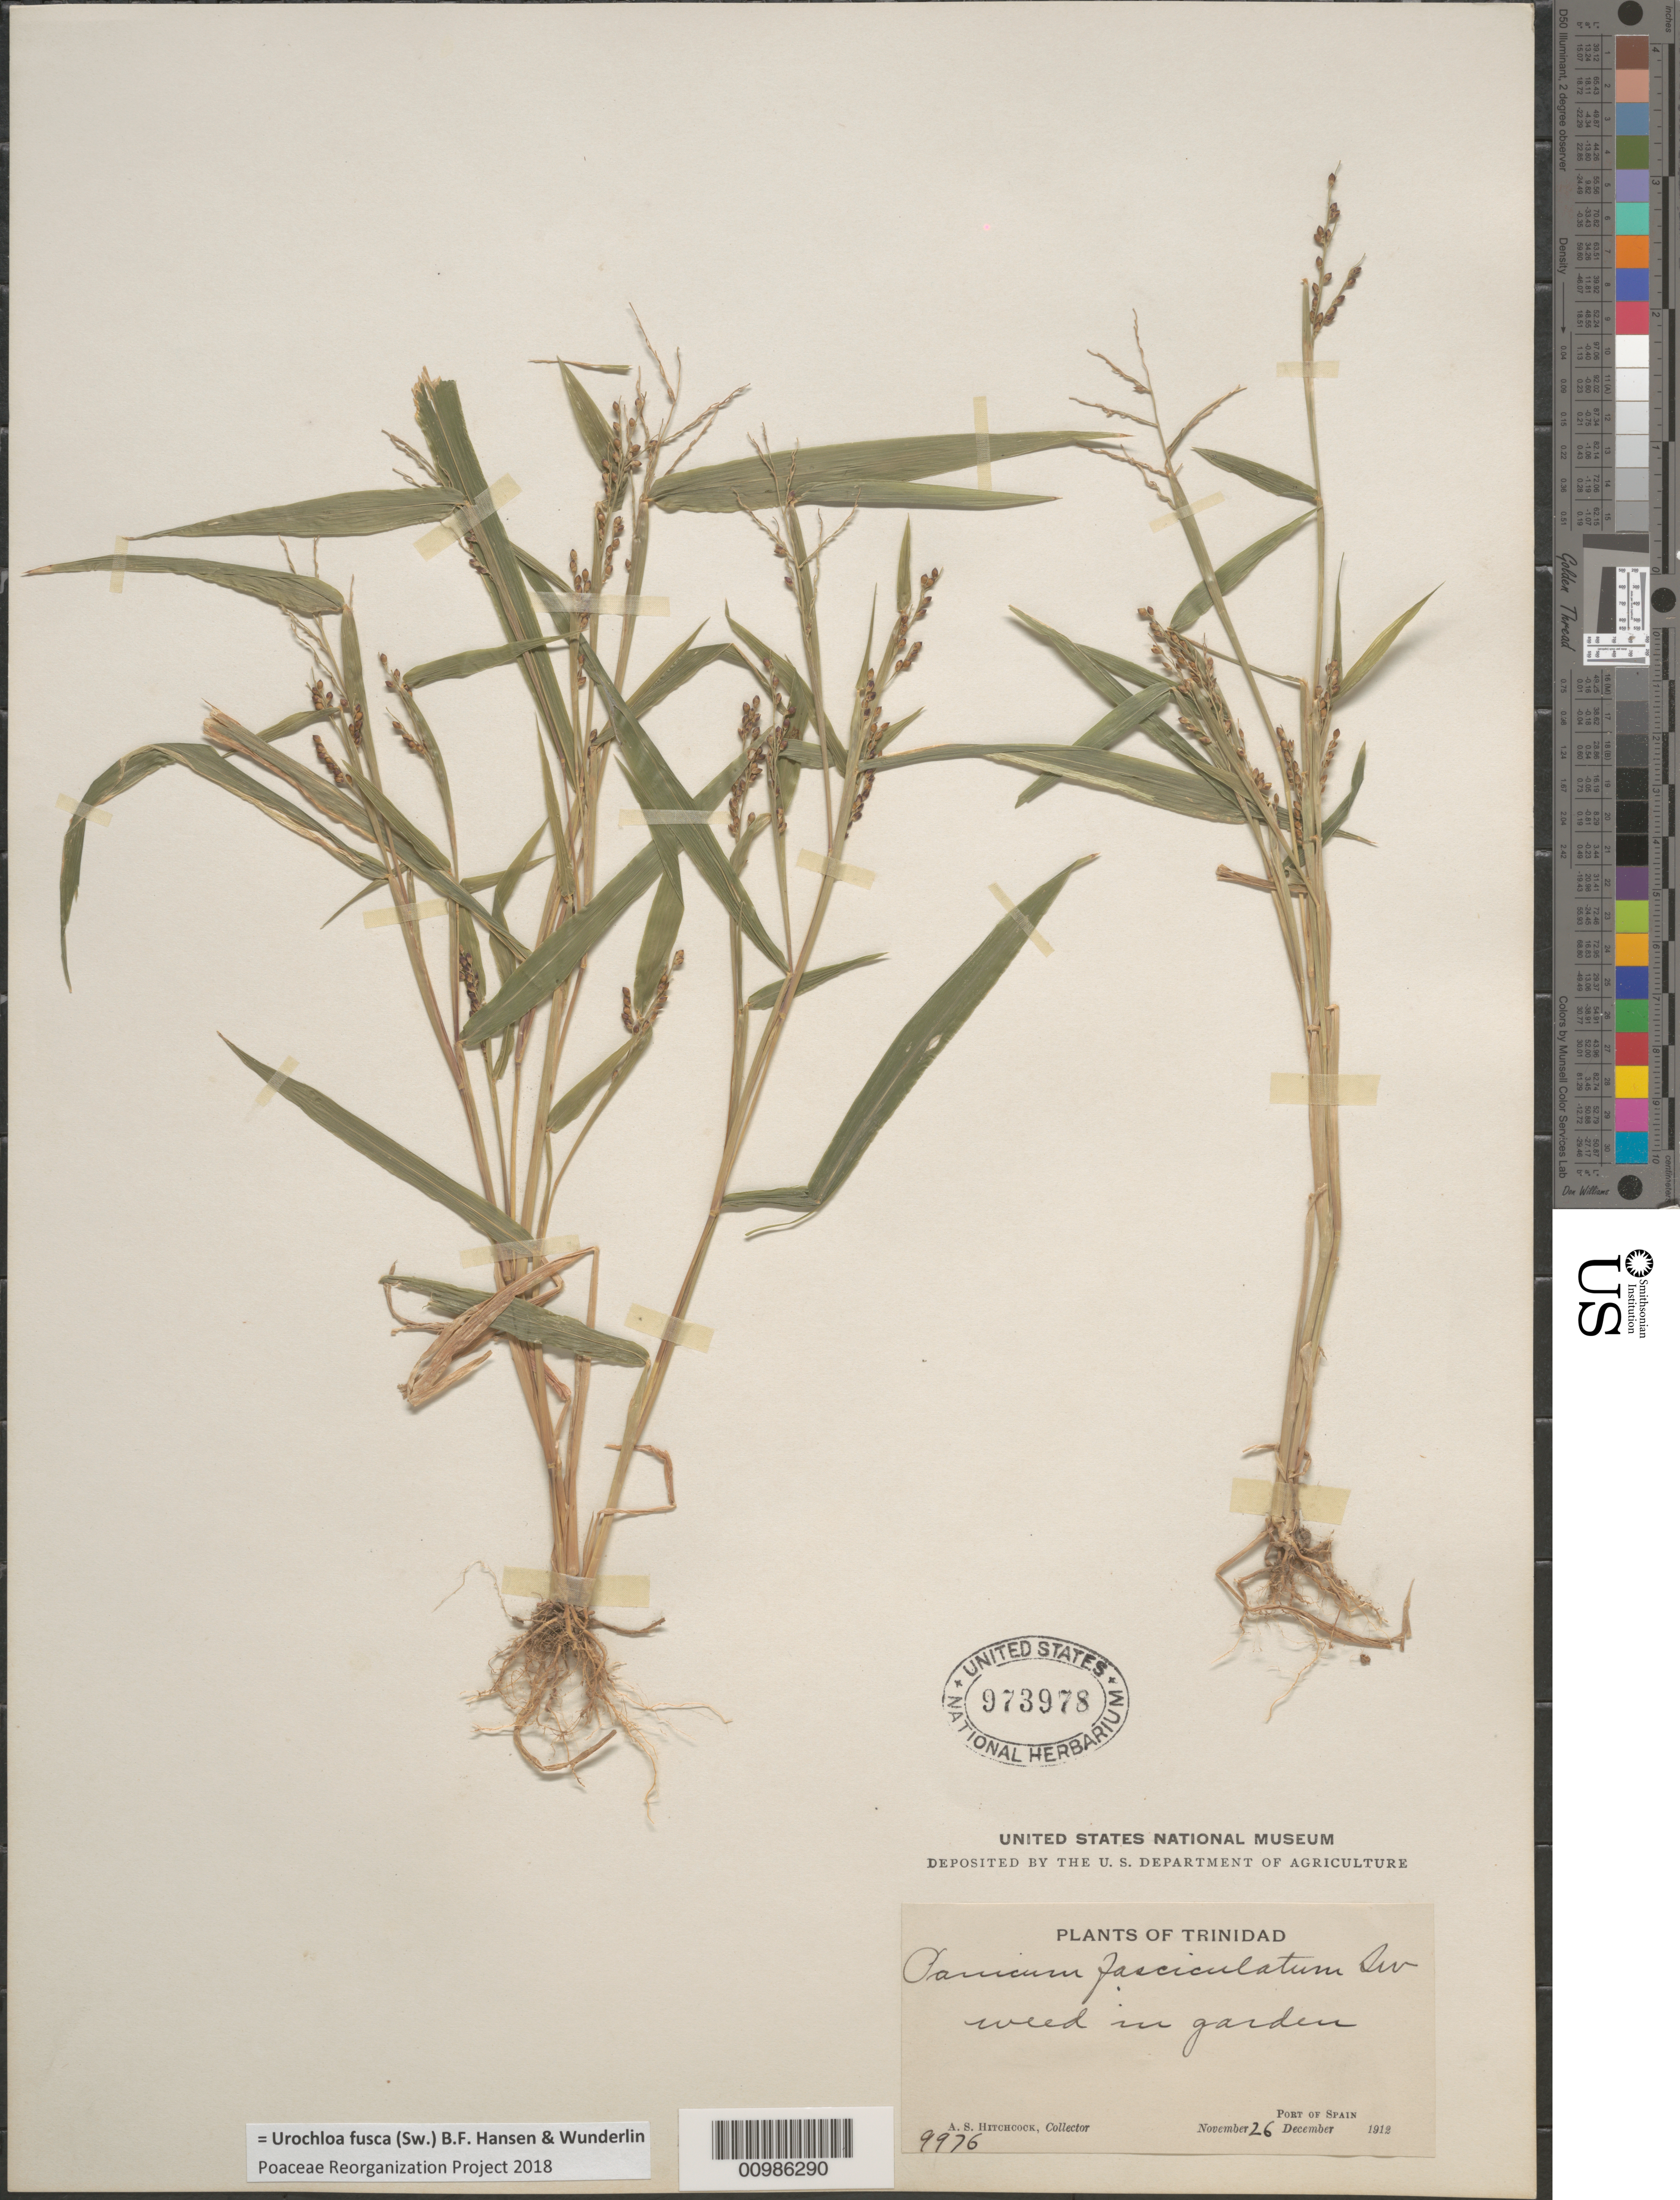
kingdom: Plantae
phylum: Tracheophyta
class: Liliopsida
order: Poales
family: Poaceae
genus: Brachiaria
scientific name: Brachiaria fasciculata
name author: (Sw.) Parodi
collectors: A. S. Hitchcock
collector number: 9976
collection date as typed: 26 Nov 1912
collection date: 1912-11-26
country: Trinidad and Tobago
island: Trinidad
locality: Port of Spain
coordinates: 0 N, 0 E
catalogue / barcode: US 973978